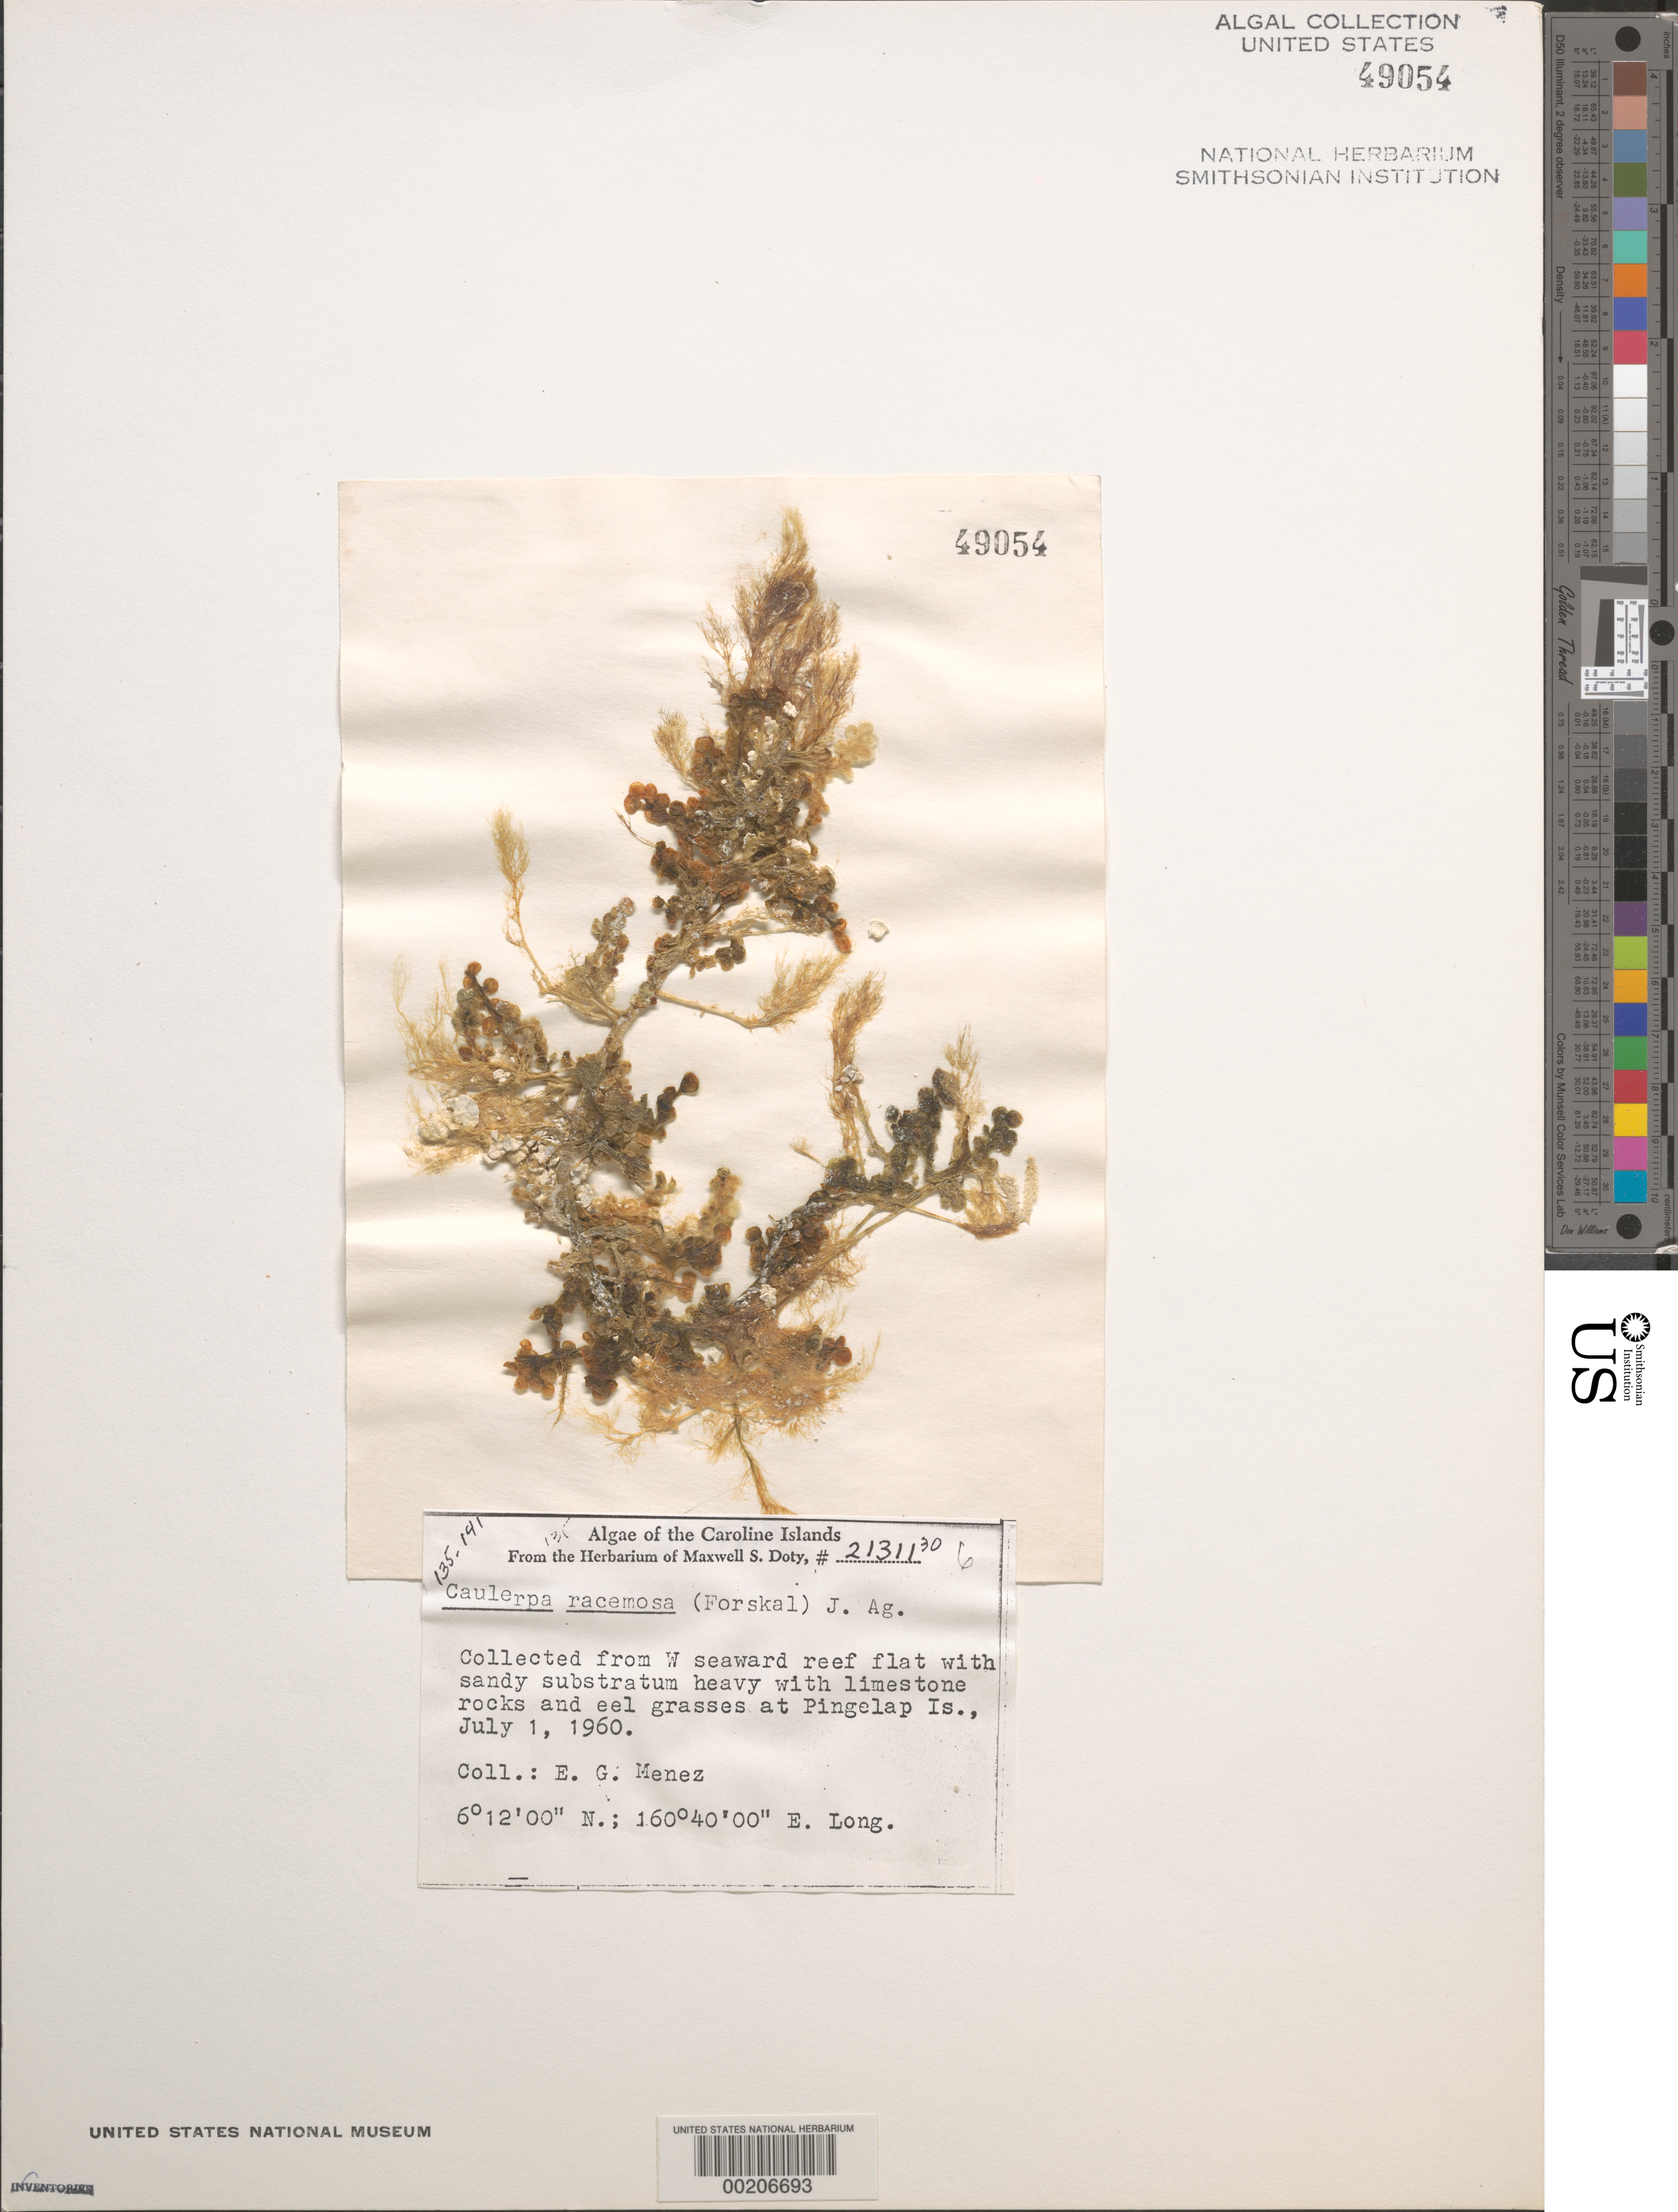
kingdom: Plantae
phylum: Chlorophyta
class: Ulvophyceae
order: Bryopsidales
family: Caulerpaceae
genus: Caulerpa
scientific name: Caulerpa racemosa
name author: (Forssk.) J. Agardh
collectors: Meñez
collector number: MSD 21311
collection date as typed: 01 Jul 1960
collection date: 1960-07-01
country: Micronesia, Federated States of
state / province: Pohnpei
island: Pingelap Atoll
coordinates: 6 12' 00" N, 160 40' 00" E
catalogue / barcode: US 49054